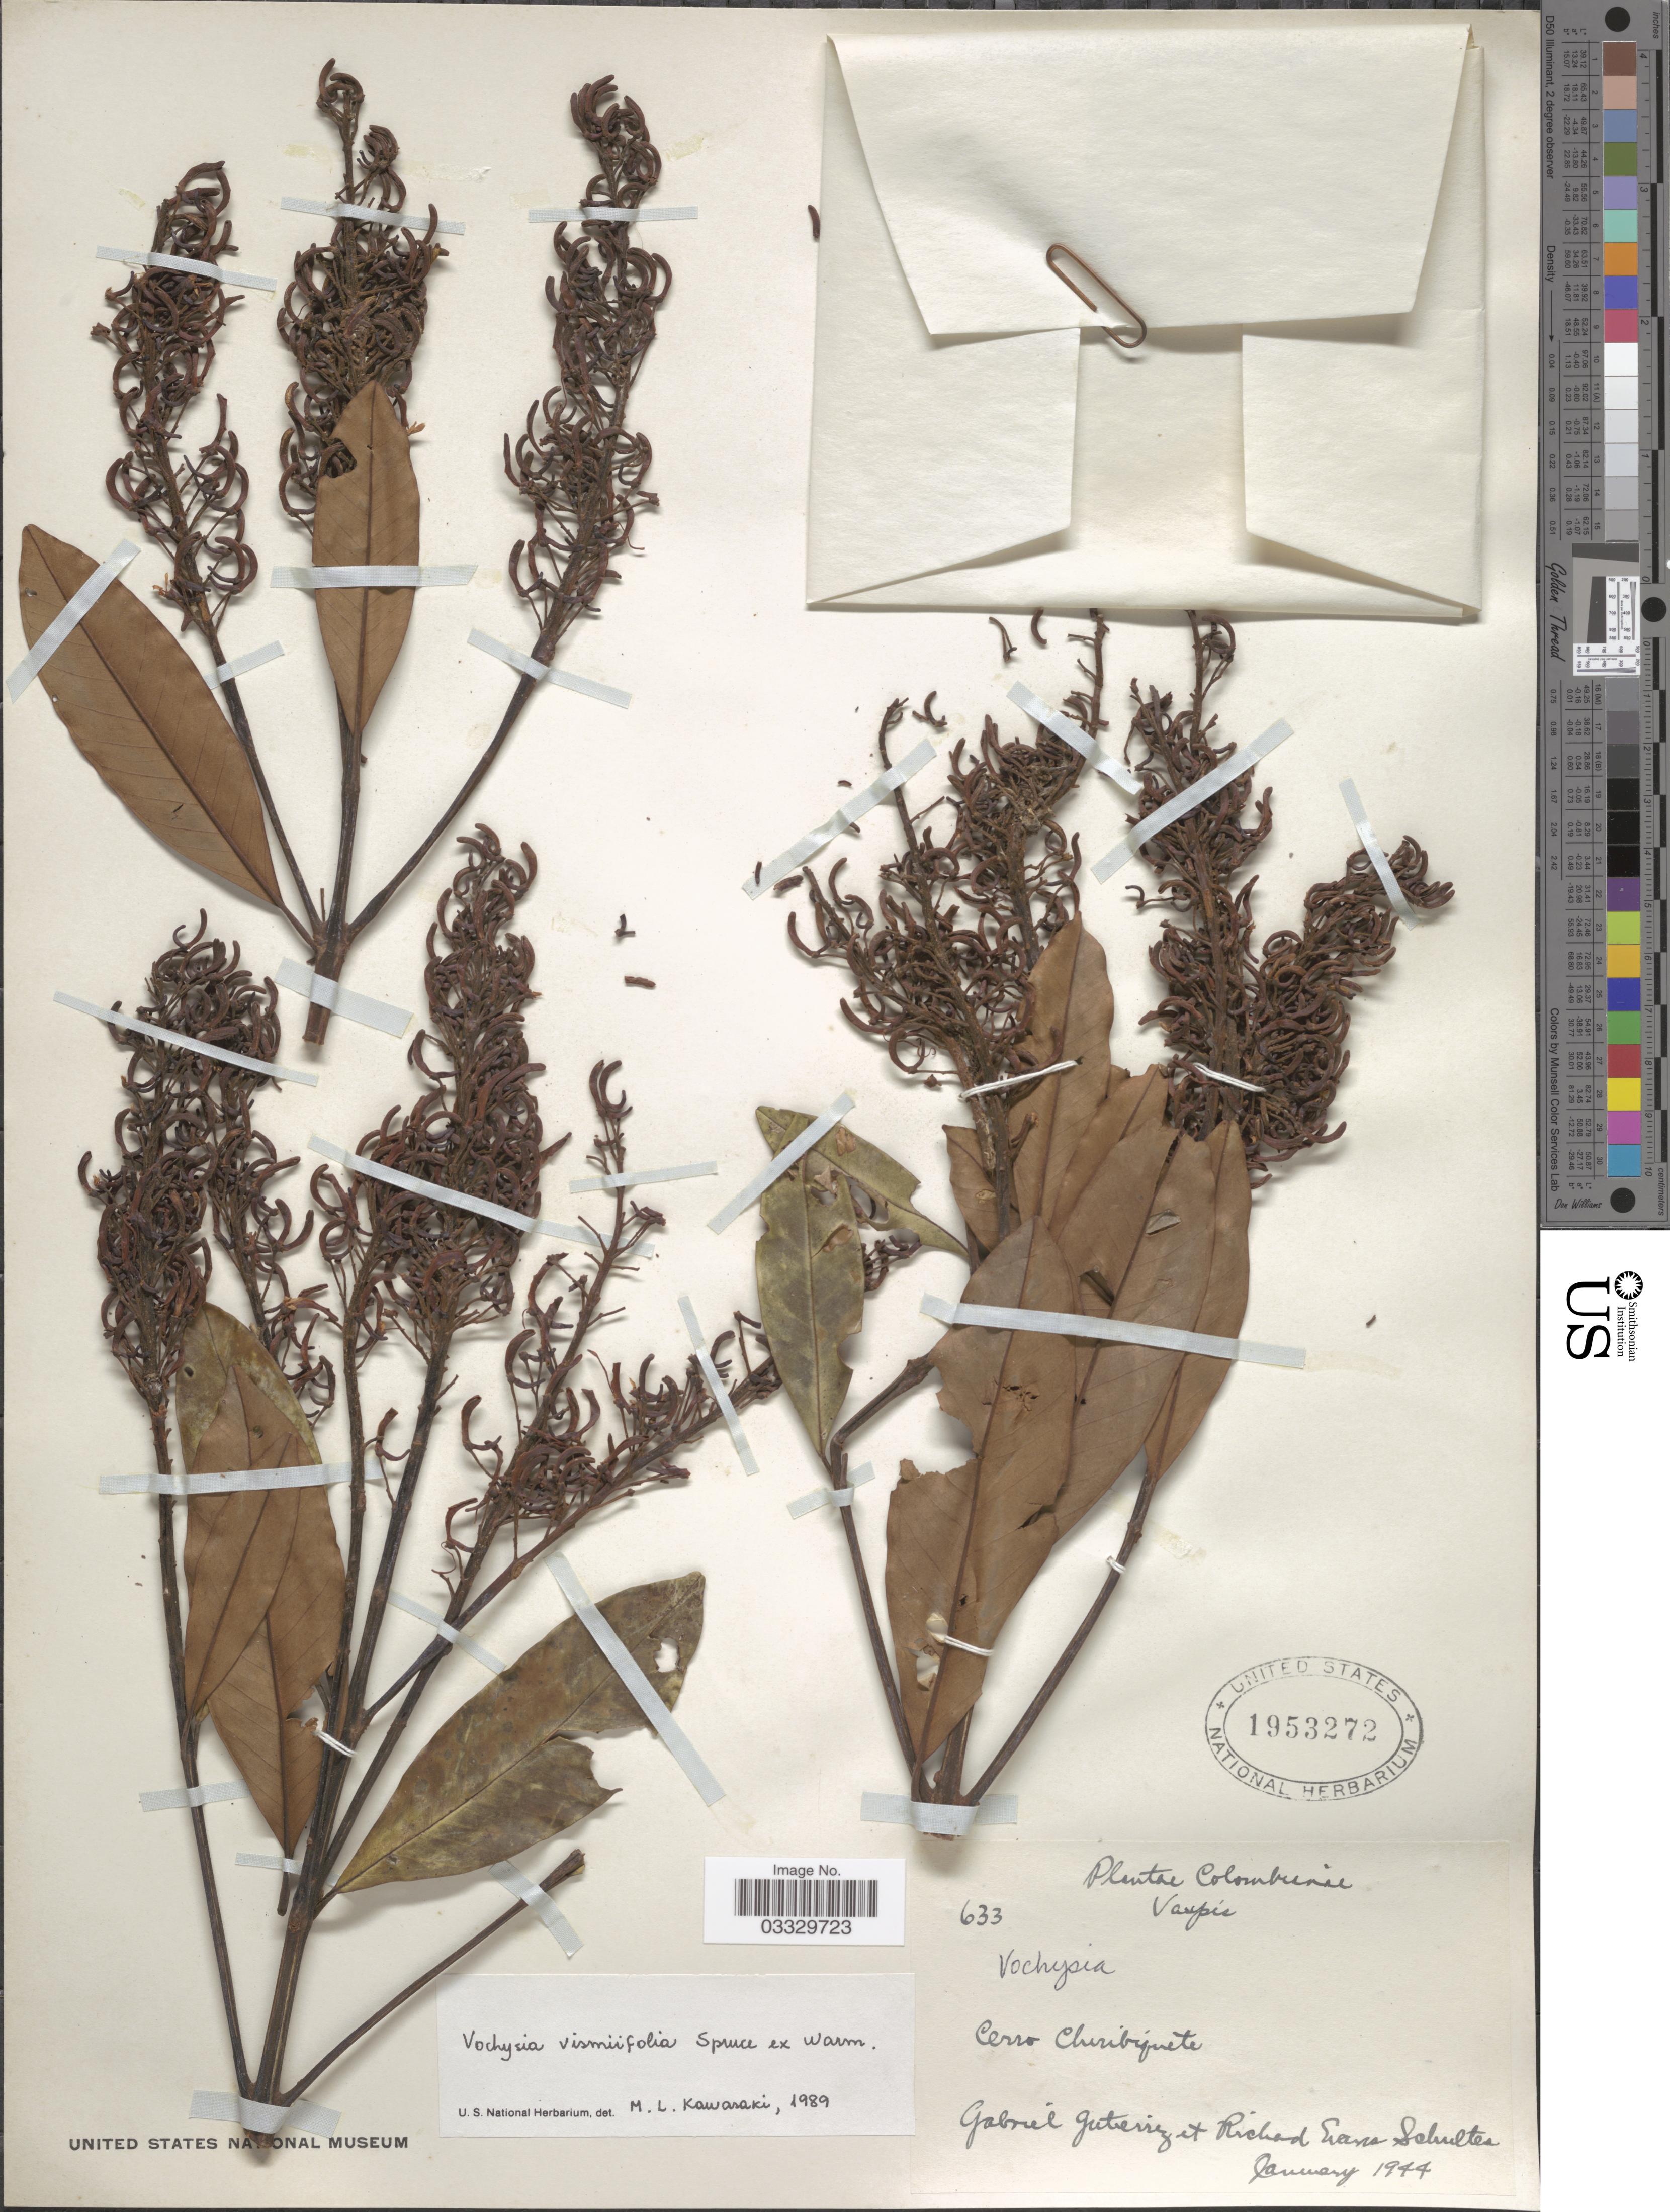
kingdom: Plantae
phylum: Tracheophyta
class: Magnoliopsida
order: Myrtales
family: Vochysiaceae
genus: Vochysia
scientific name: Vochysia vismiifolia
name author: Spruce ex Warm.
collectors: G. Gutierrez & R. E. Schultes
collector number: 633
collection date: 1944-01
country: Colombia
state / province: Vaupés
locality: Cerro Chiribiquete.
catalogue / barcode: US 1953272